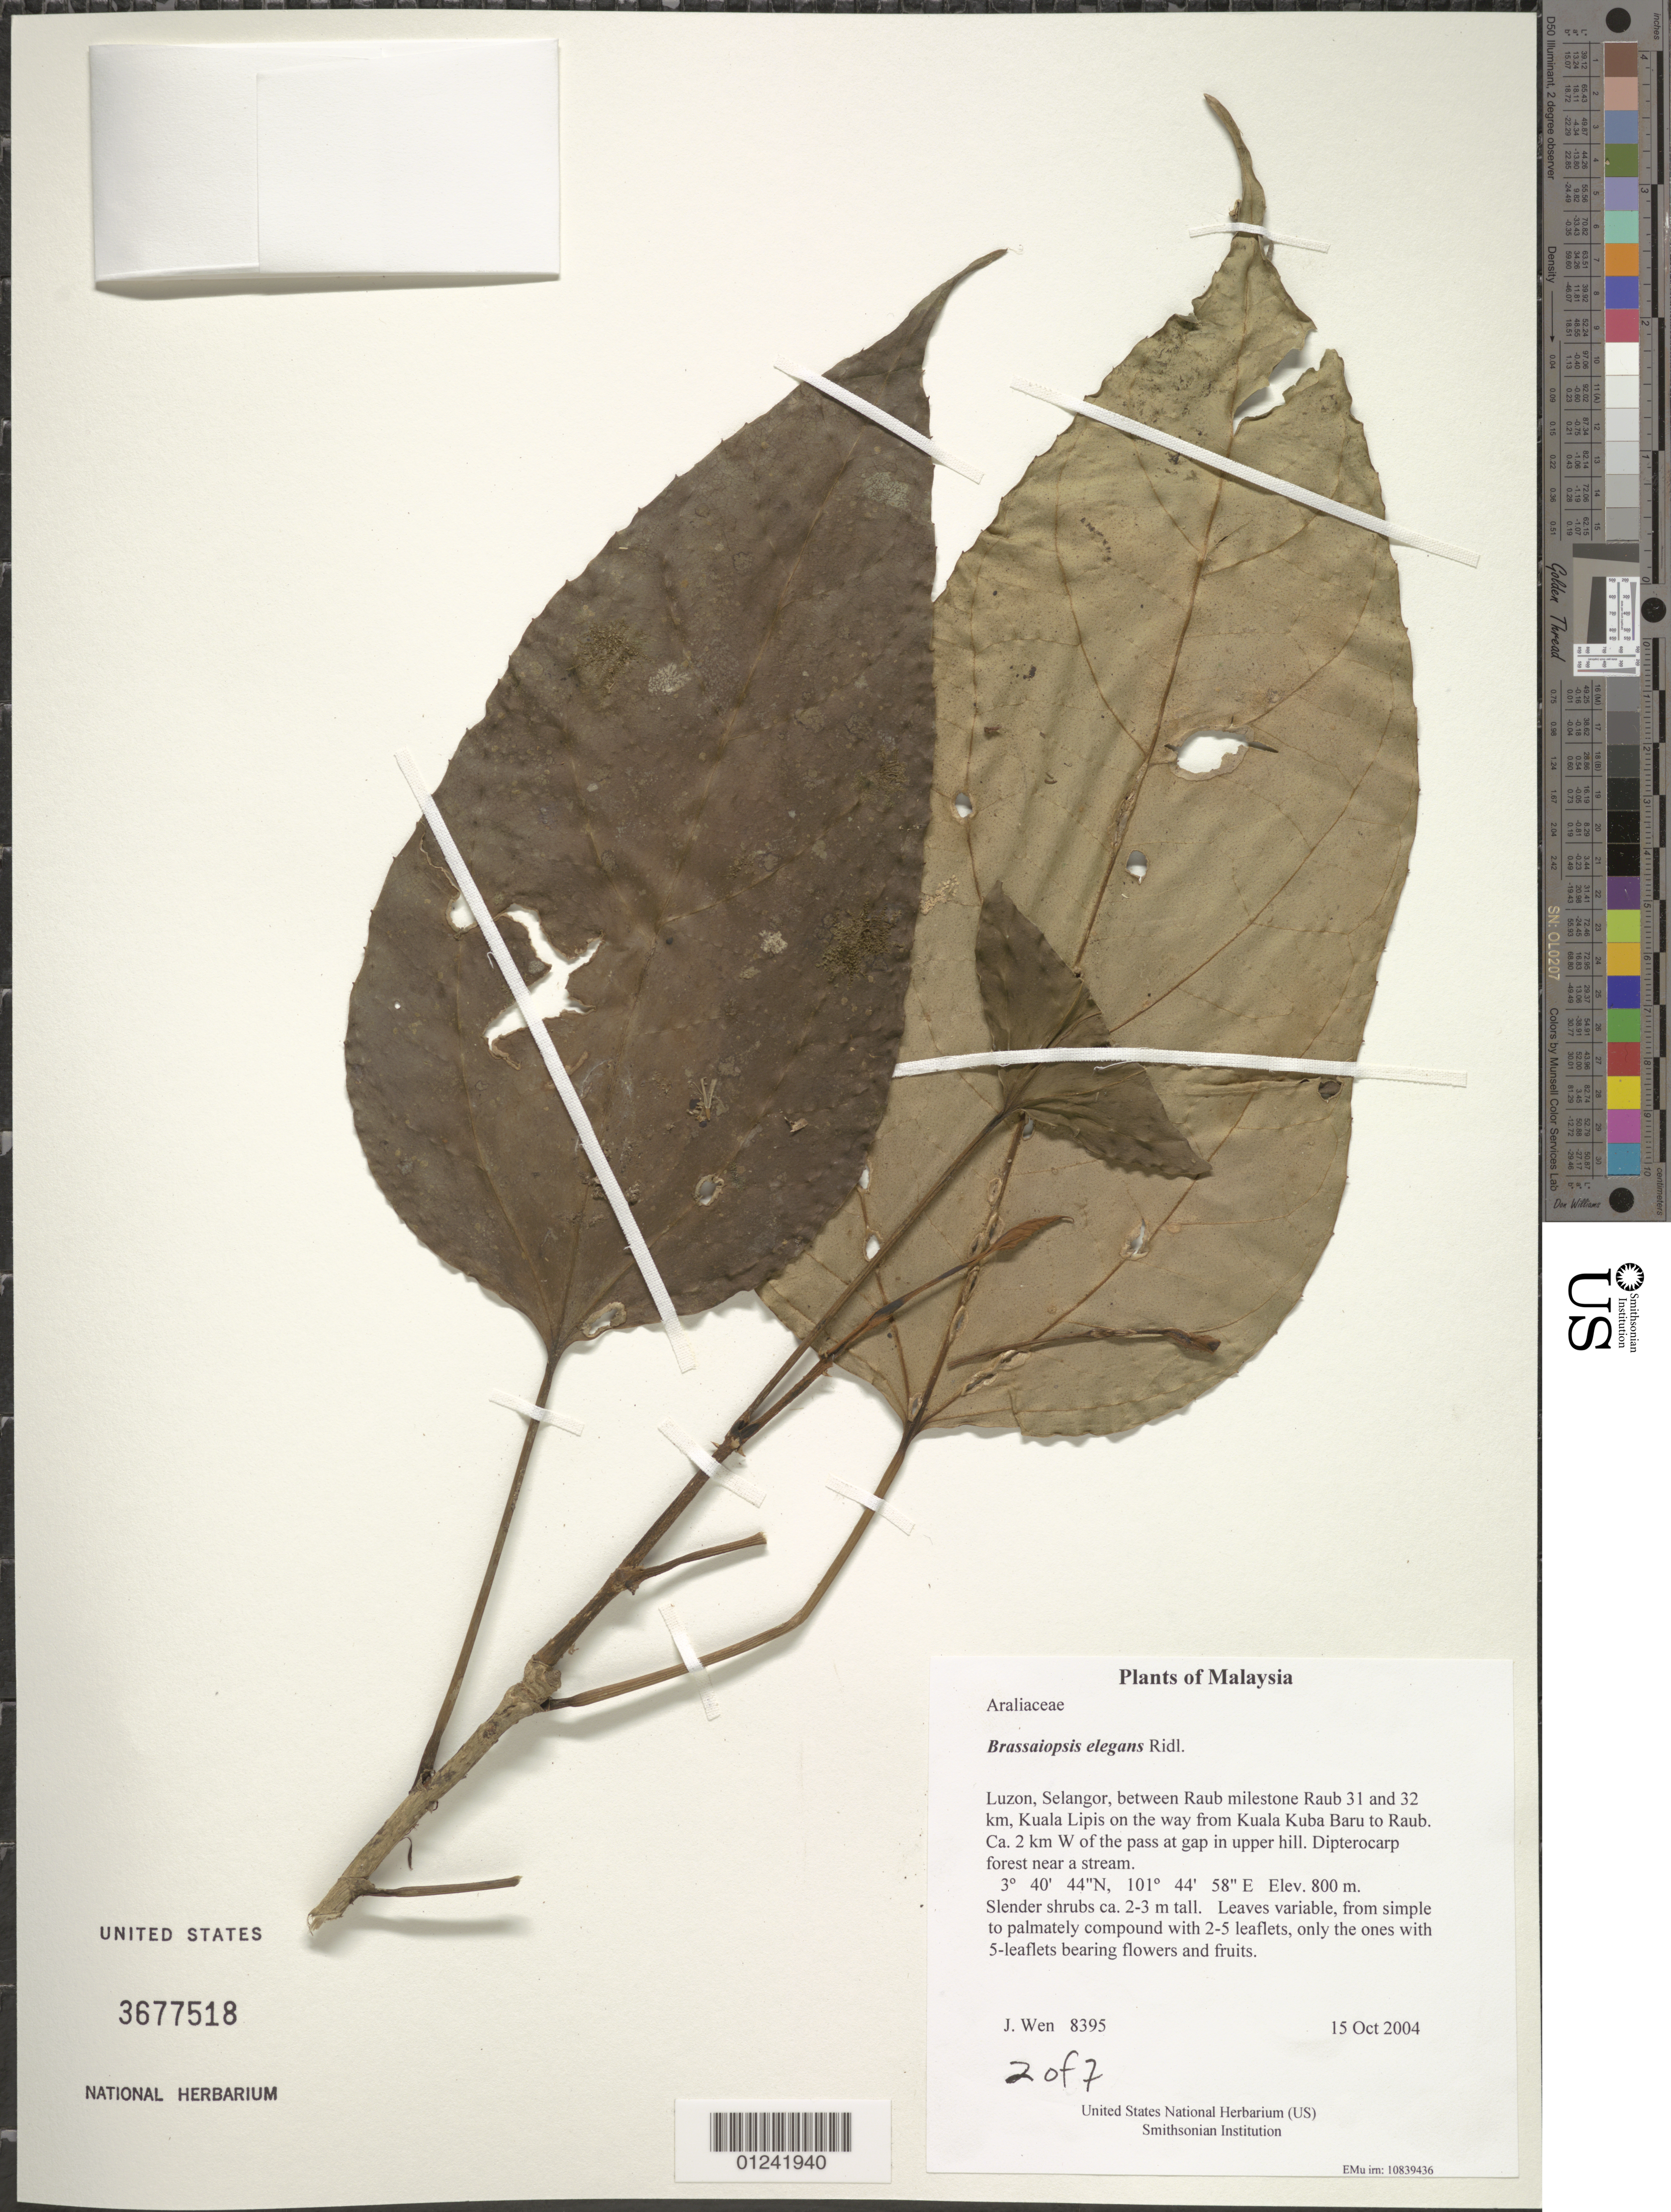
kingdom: Plantae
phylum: Tracheophyta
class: Magnoliopsida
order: Apiales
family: Araliaceae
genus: Brassaiopsis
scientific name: Brassaiopsis elegans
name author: Ridl.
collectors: J. Wen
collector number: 8395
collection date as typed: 15 Oct 2004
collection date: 2004-10-15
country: Malaysia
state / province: Selangor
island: Luzon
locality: between Raub milestone Raub 31 and 32 km, Kuala Lipis on the way from Kuala Kuba Baru to Raub. Ca. 2 km W of the pass at gap in upper hill. Dipterocarp forest near a stream.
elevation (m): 800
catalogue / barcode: US 3677518